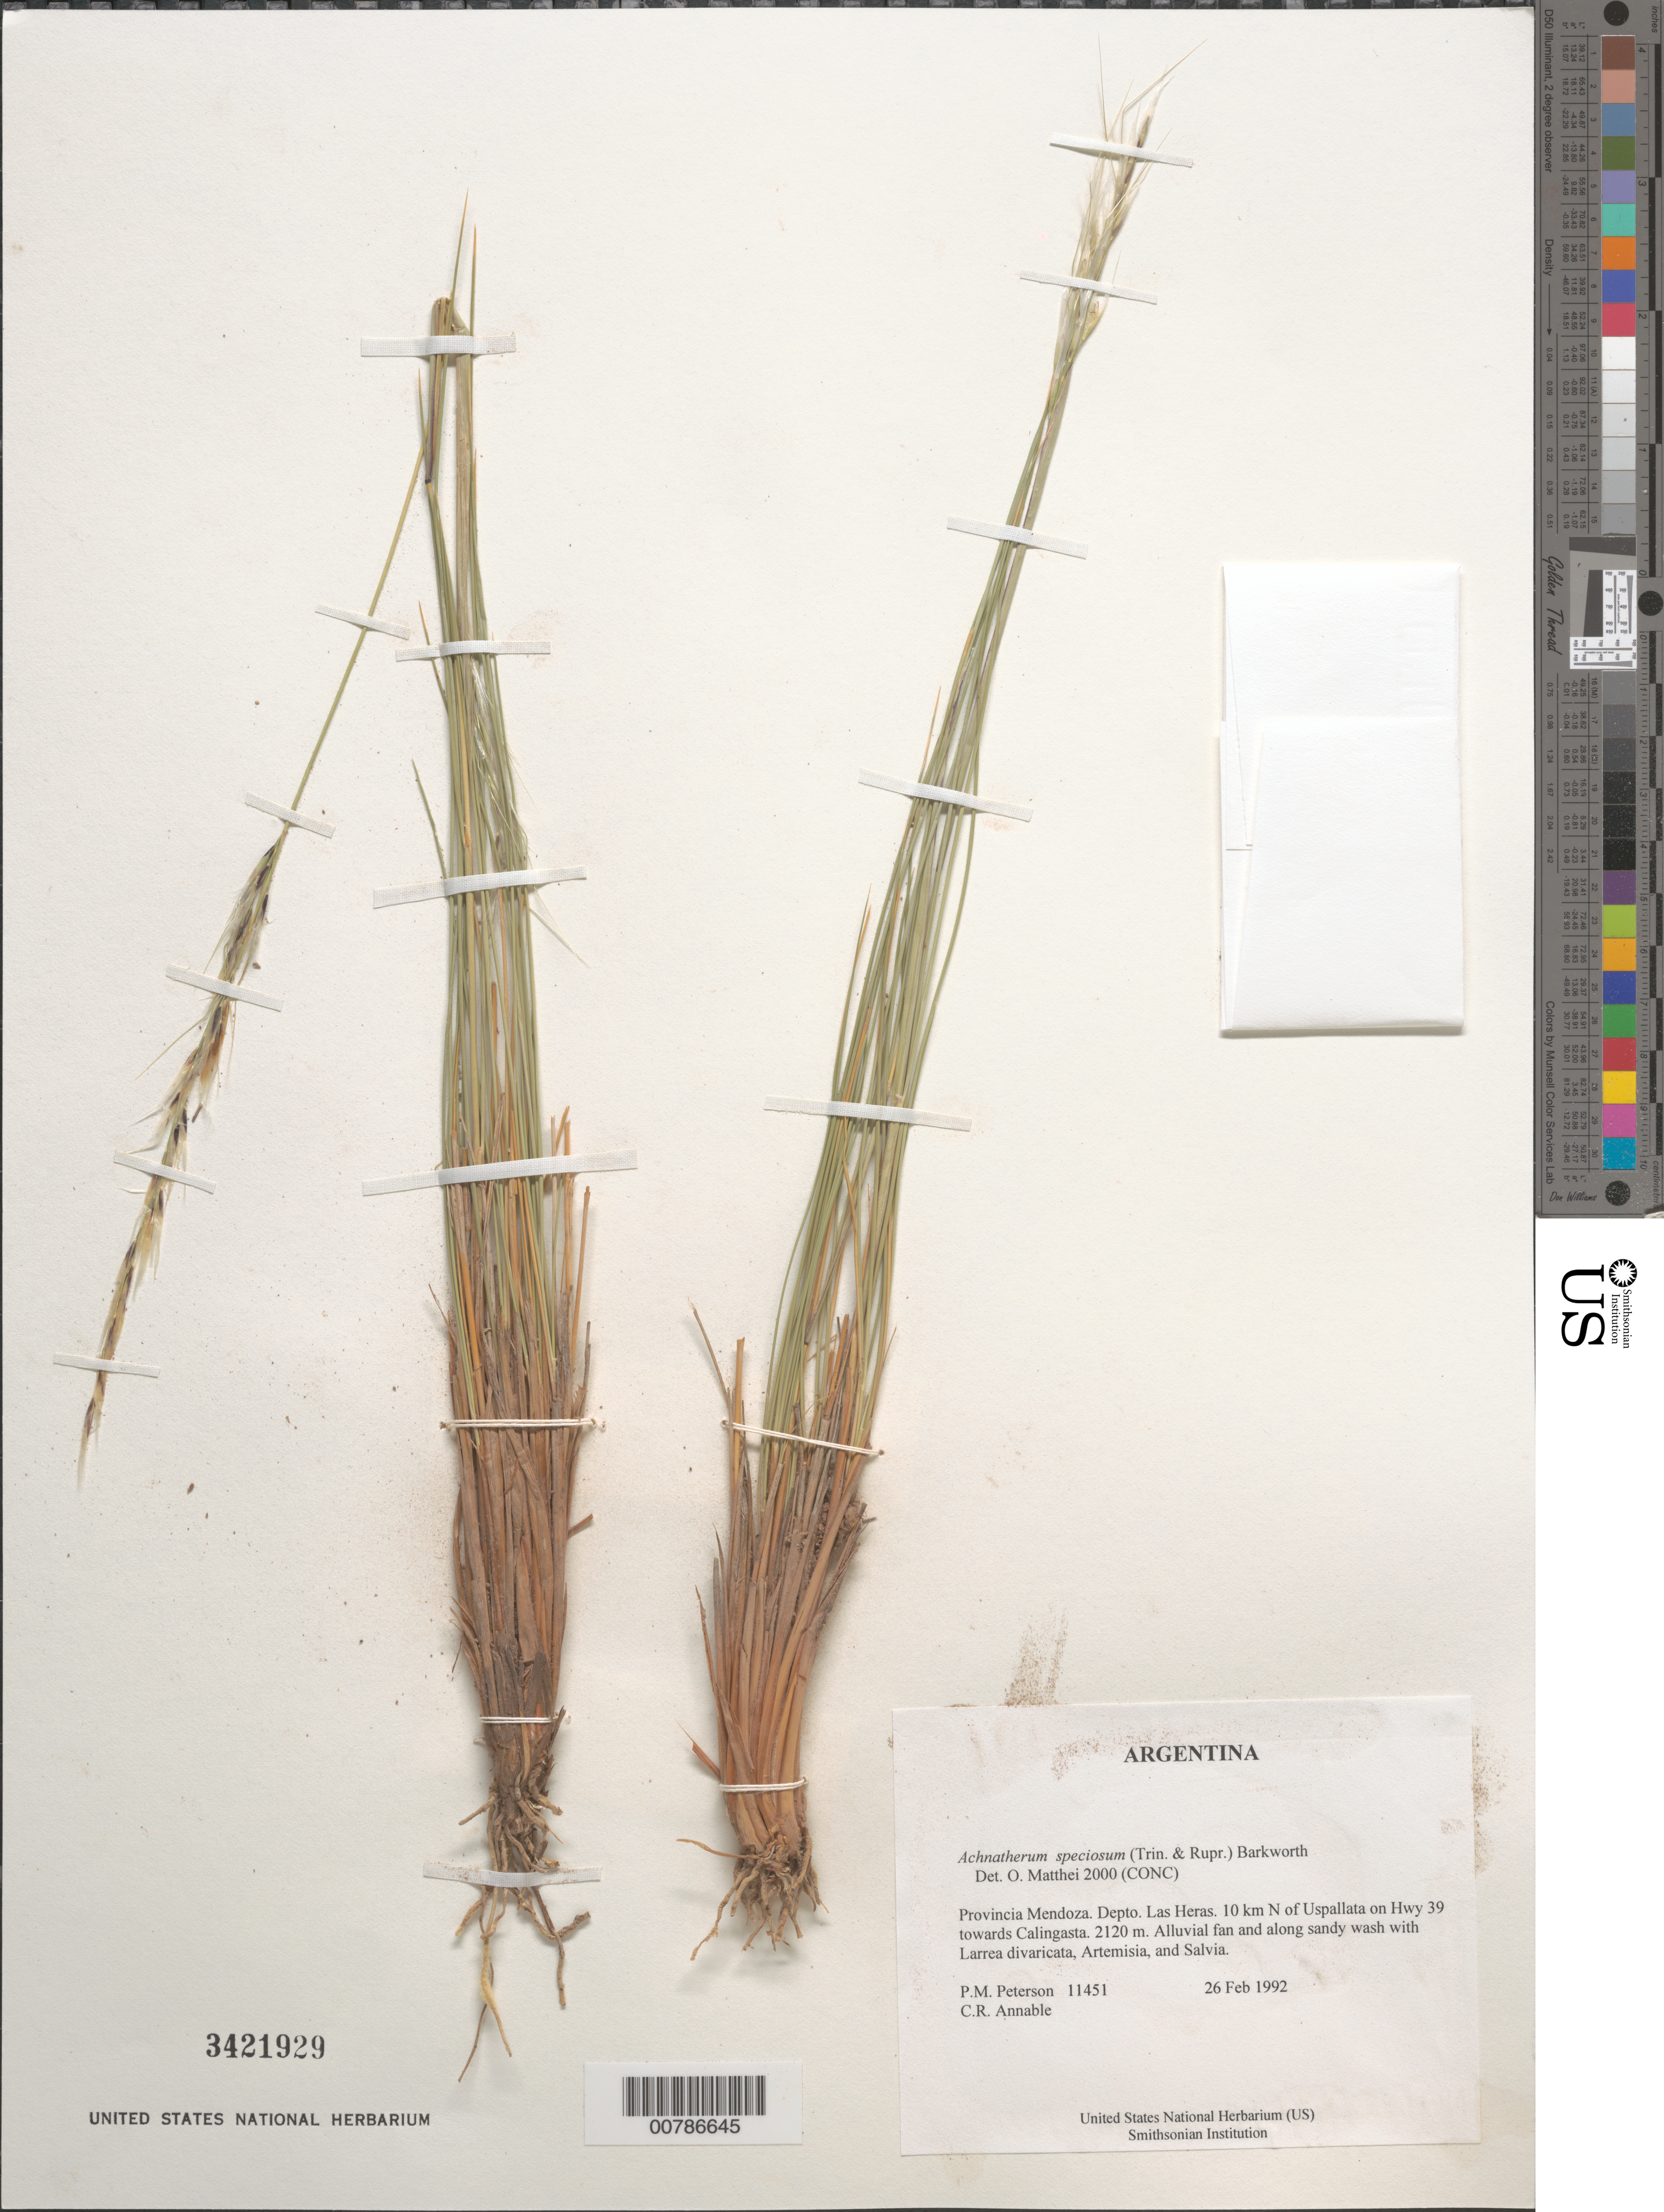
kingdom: Plantae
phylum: Tracheophyta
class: Liliopsida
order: Poales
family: Poaceae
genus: Pappostipa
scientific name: Pappostipa speciosa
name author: (Trin. & Rupr.) Romasch.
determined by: Matthei, O. R.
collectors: P. M. Peterson & C. R. Annable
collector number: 11451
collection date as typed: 26 Feb 1992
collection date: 1992-02-26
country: Argentina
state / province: Mendoza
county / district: Las Heras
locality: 10 km N of Uspallata on Hwy 39 towards Calingasta.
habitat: Alluvial fan and along sandy wash with Larrea divaricata, Artemisia, and Salvia.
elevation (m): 2120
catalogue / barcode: US 3421929